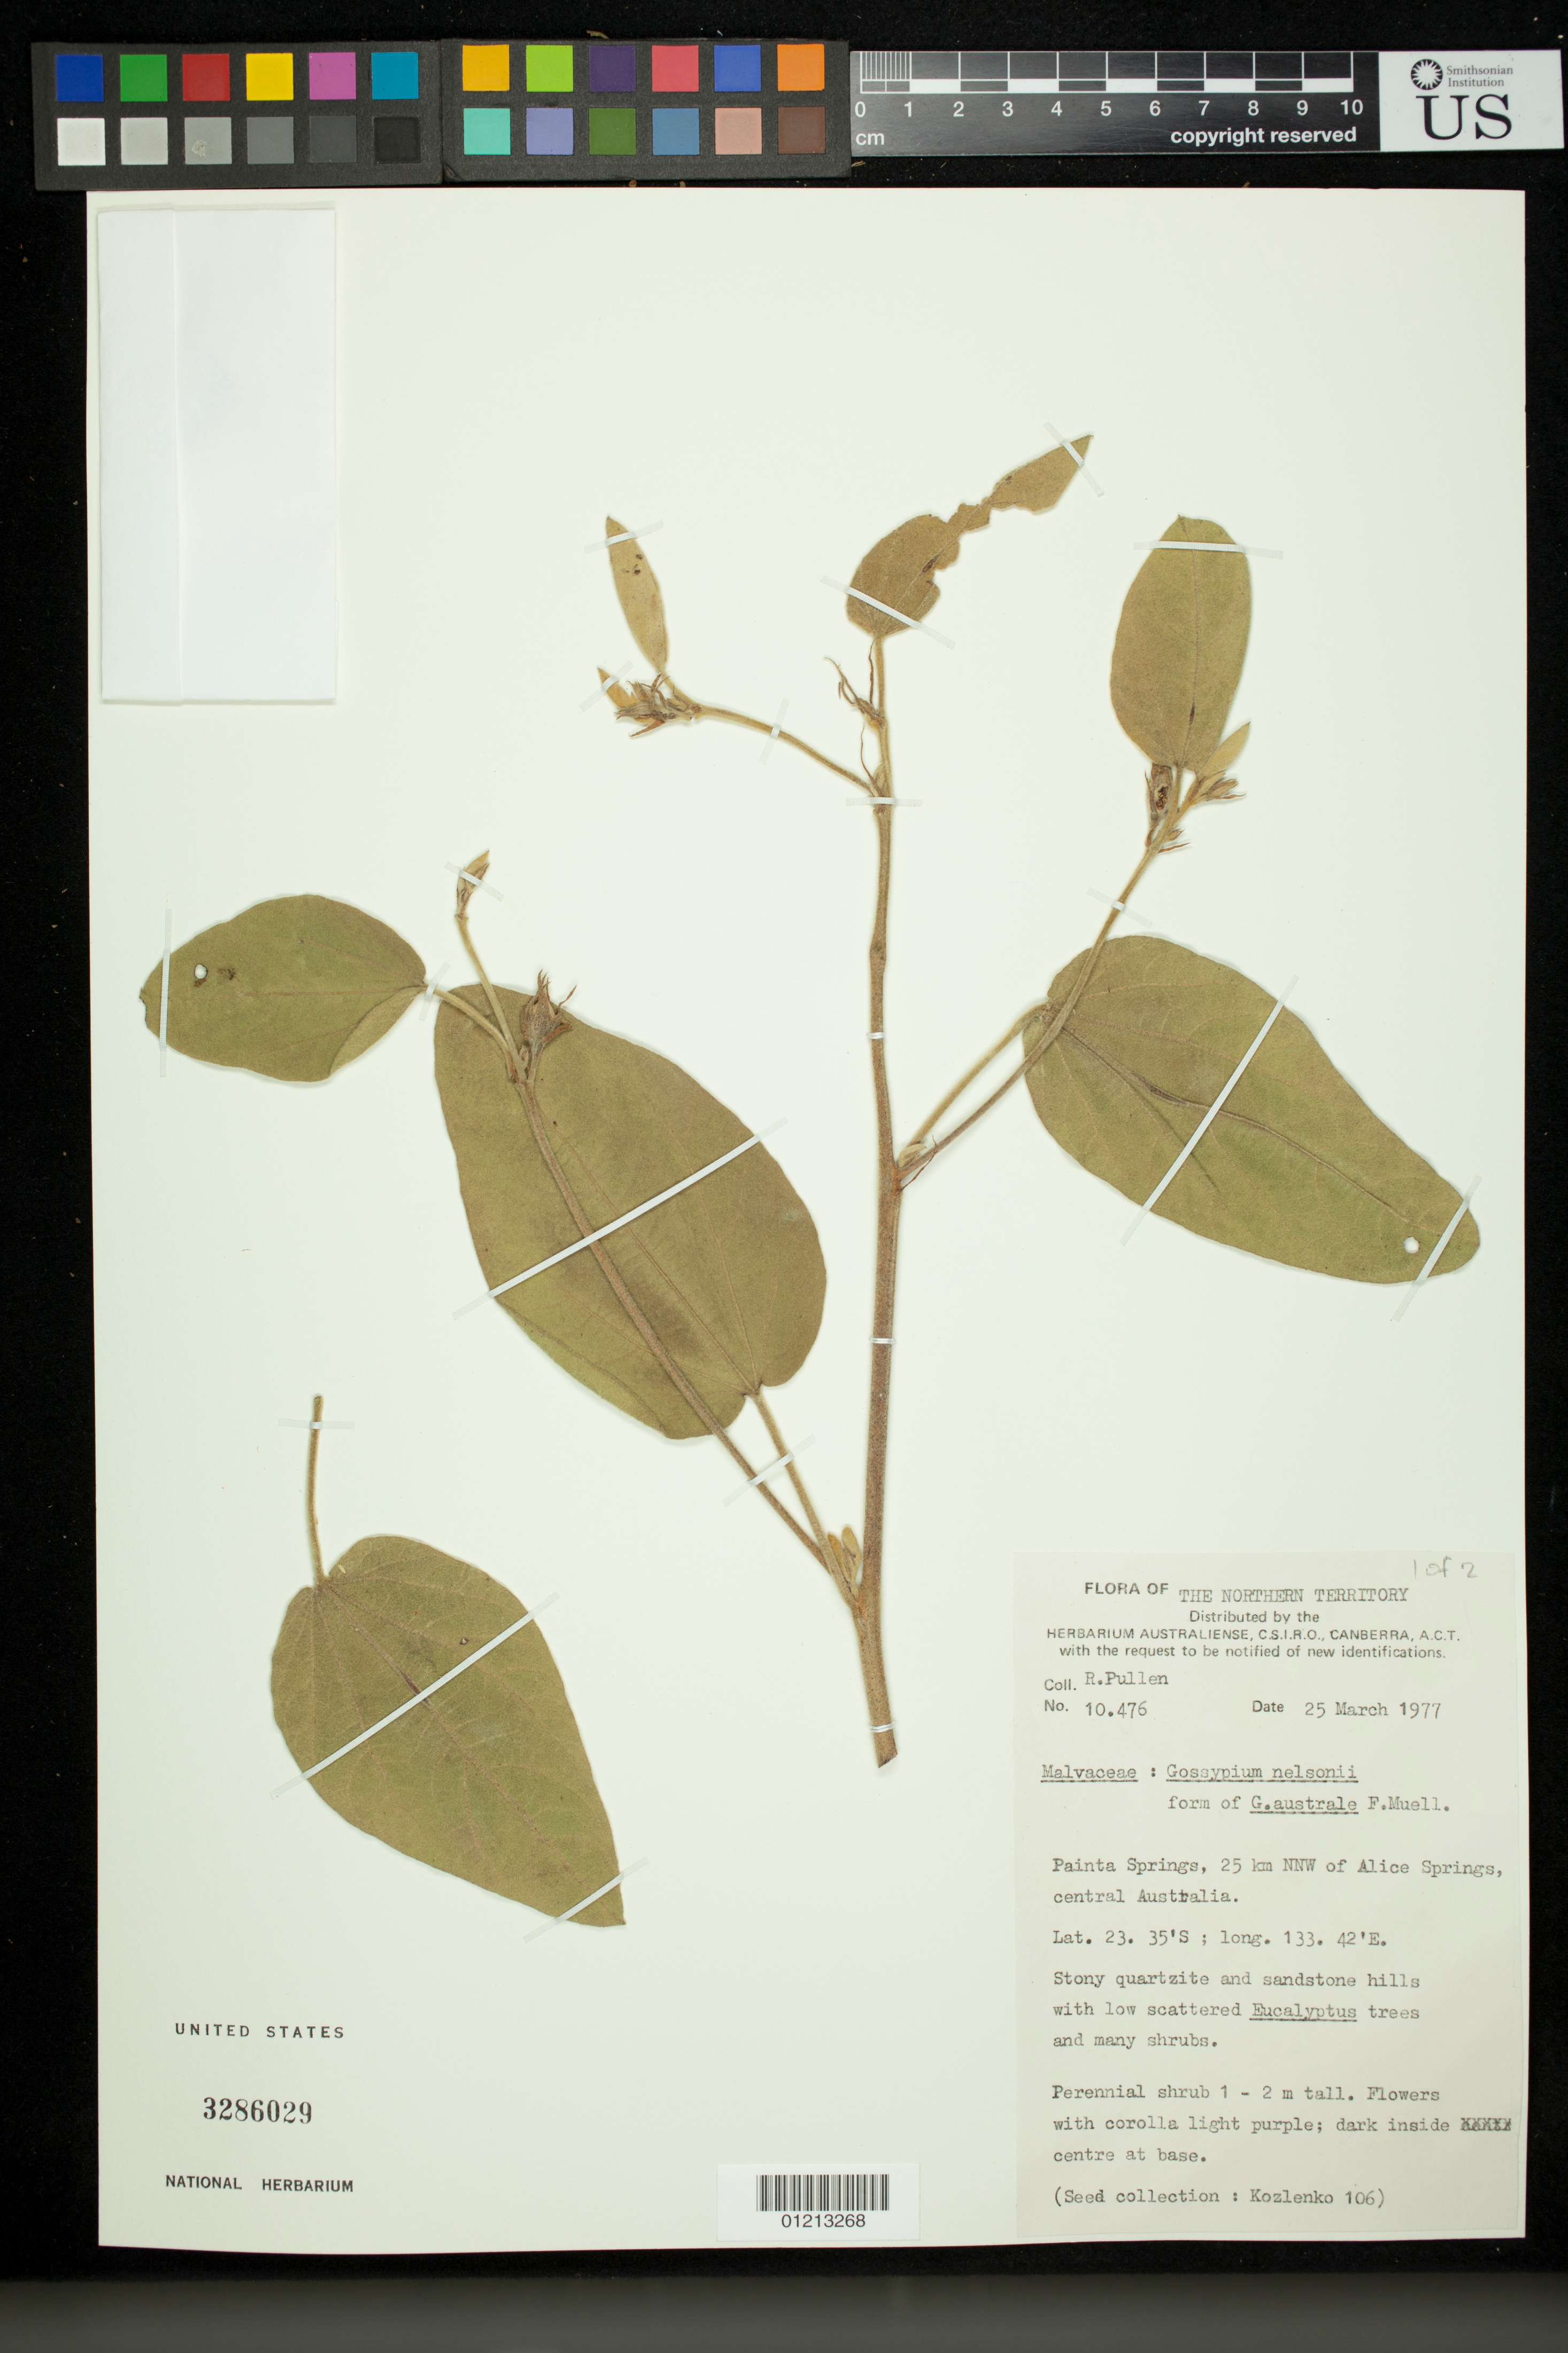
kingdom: Plantae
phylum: Tracheophyta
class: Magnoliopsida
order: Malvales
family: Malvaceae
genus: Gossypium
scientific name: Gossypium nelsonii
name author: Fryxell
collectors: R. Pullen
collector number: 10476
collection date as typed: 25 Mar 1977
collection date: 1977-03-25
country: Australia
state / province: Northern Territory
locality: Painta Springs, 25 km NNW of Alice Springs, central Australia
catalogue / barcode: US 3286029